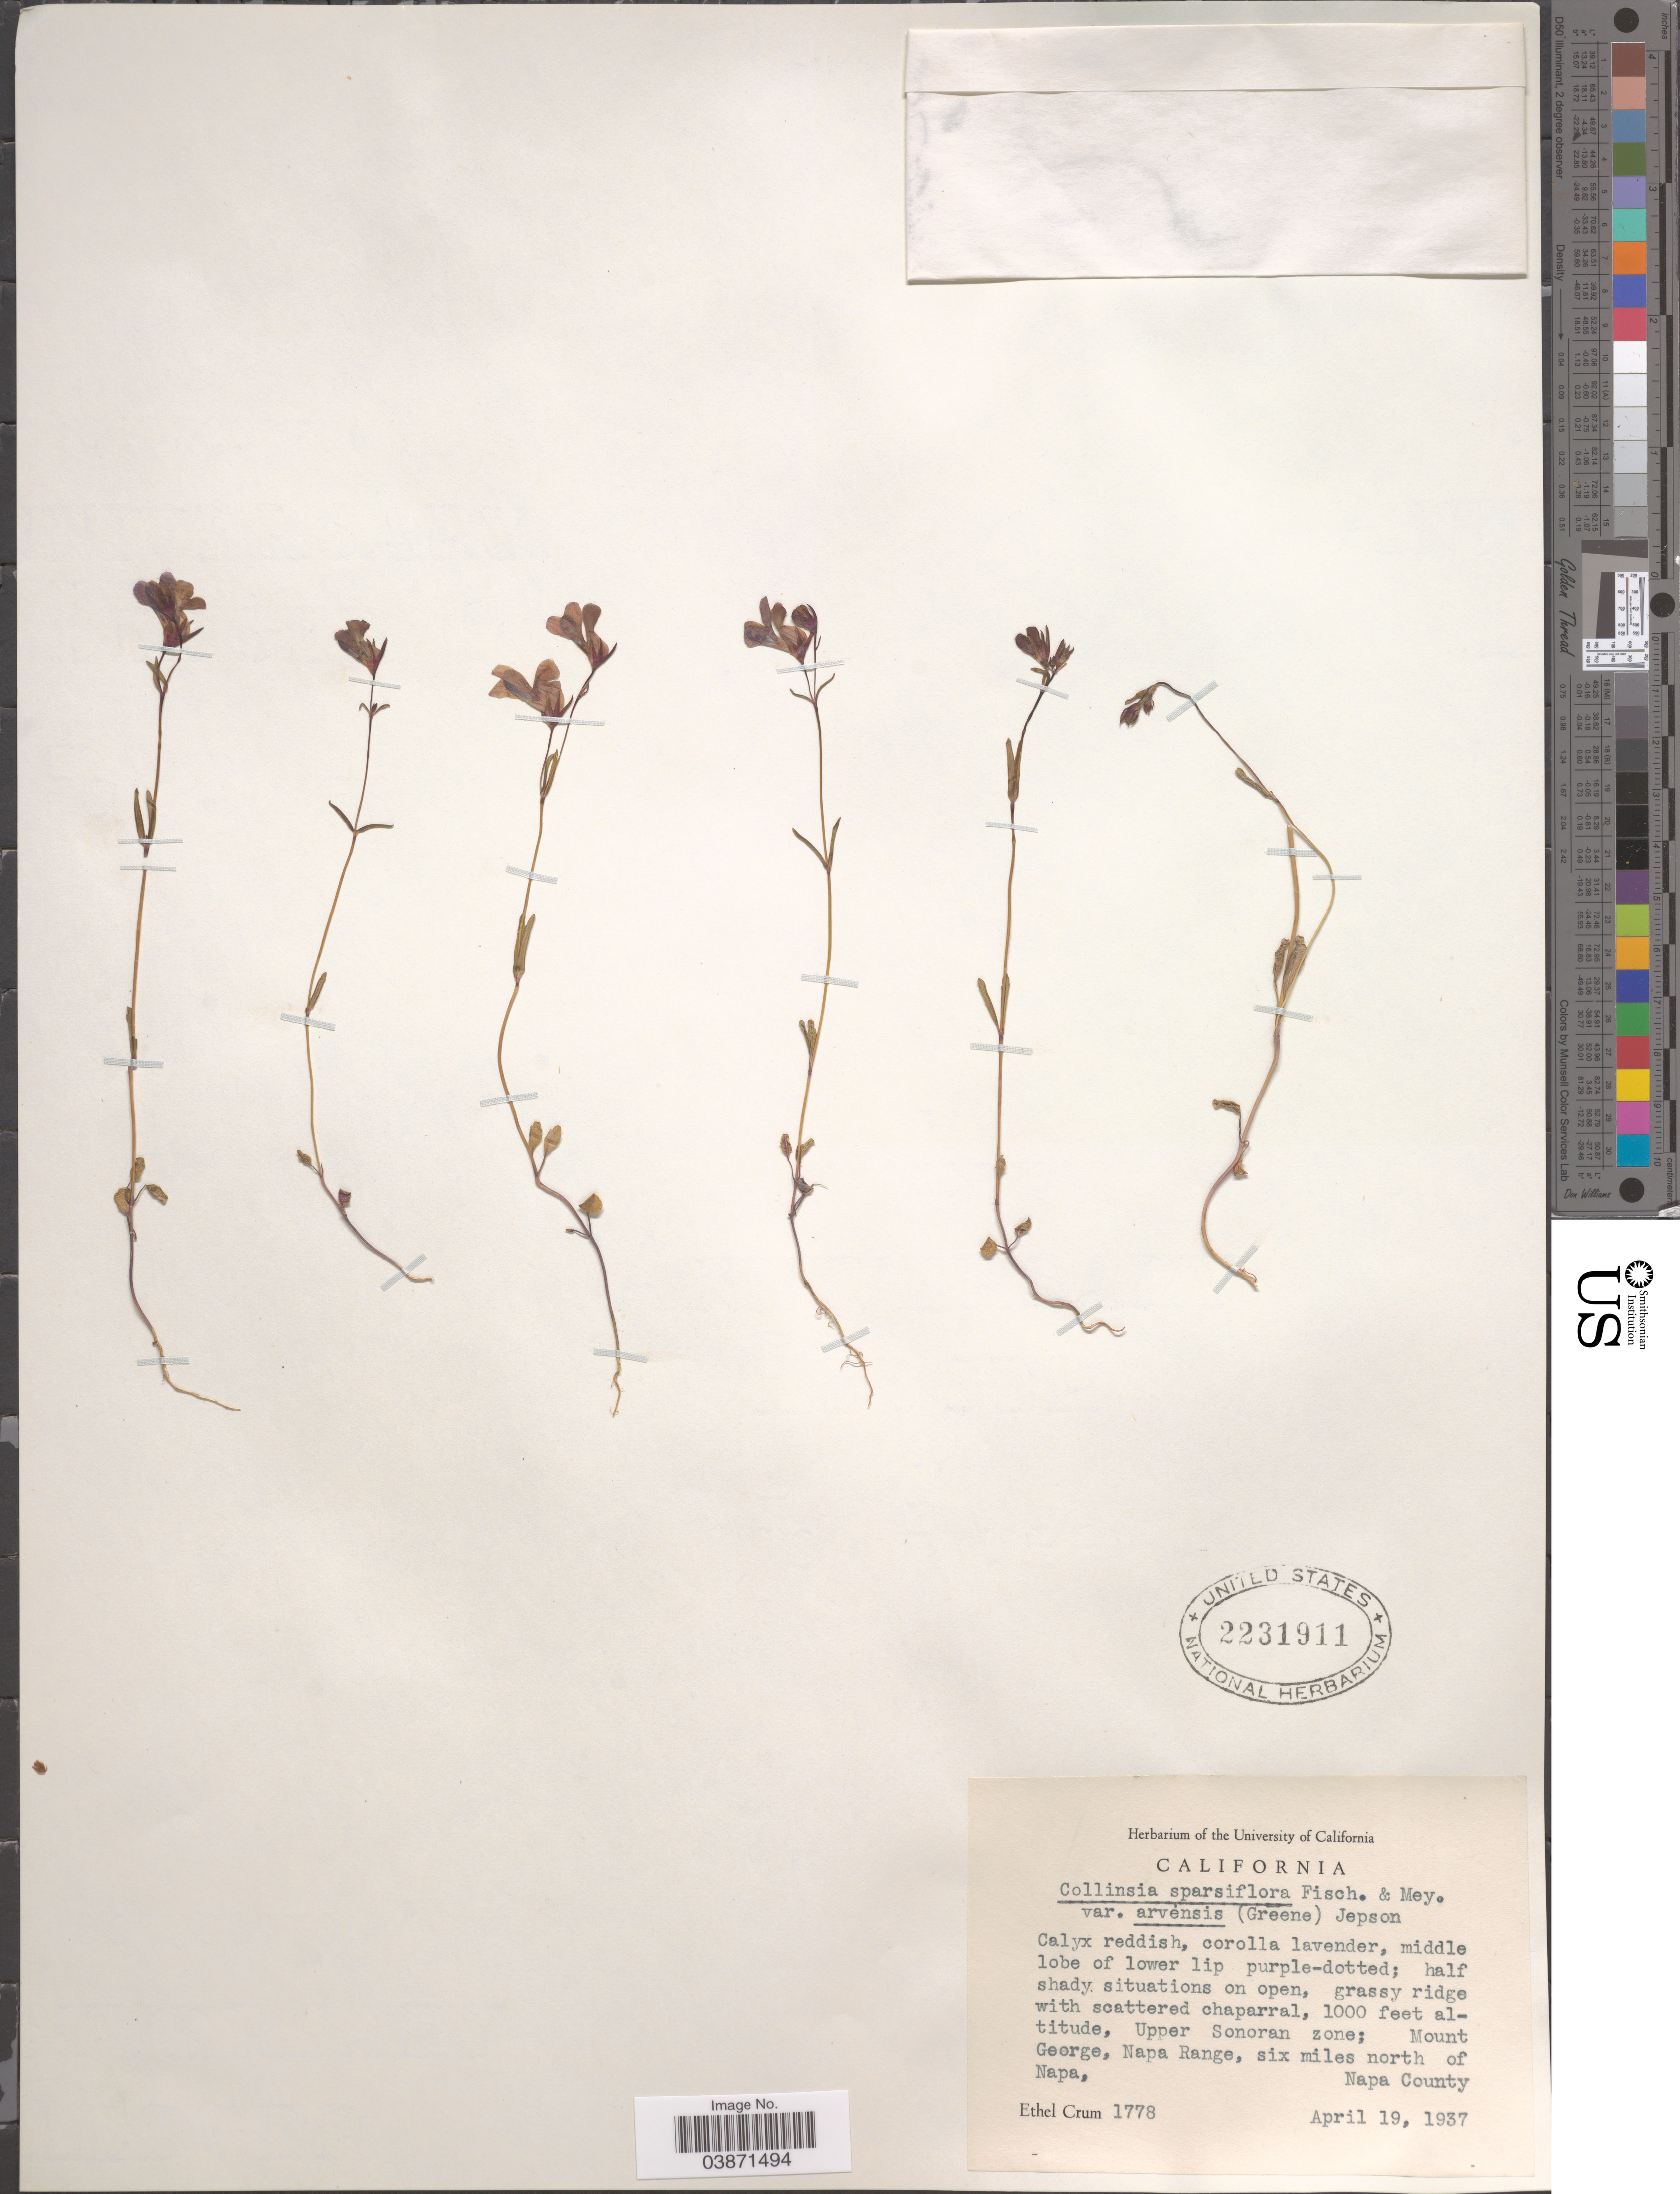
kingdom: Plantae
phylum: Tracheophyta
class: Magnoliopsida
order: Lamiales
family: Plantaginaceae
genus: Collinsia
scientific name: Collinsia sparsiflora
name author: Fisch. & C.A. Mey.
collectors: E. K. Crum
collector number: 1778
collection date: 1937-04-19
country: United States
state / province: California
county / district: Napa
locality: Upper Sonoran zone; Mount George, Napa Range, six miles north of Napa, Napa County.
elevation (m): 305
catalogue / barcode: US 2231911